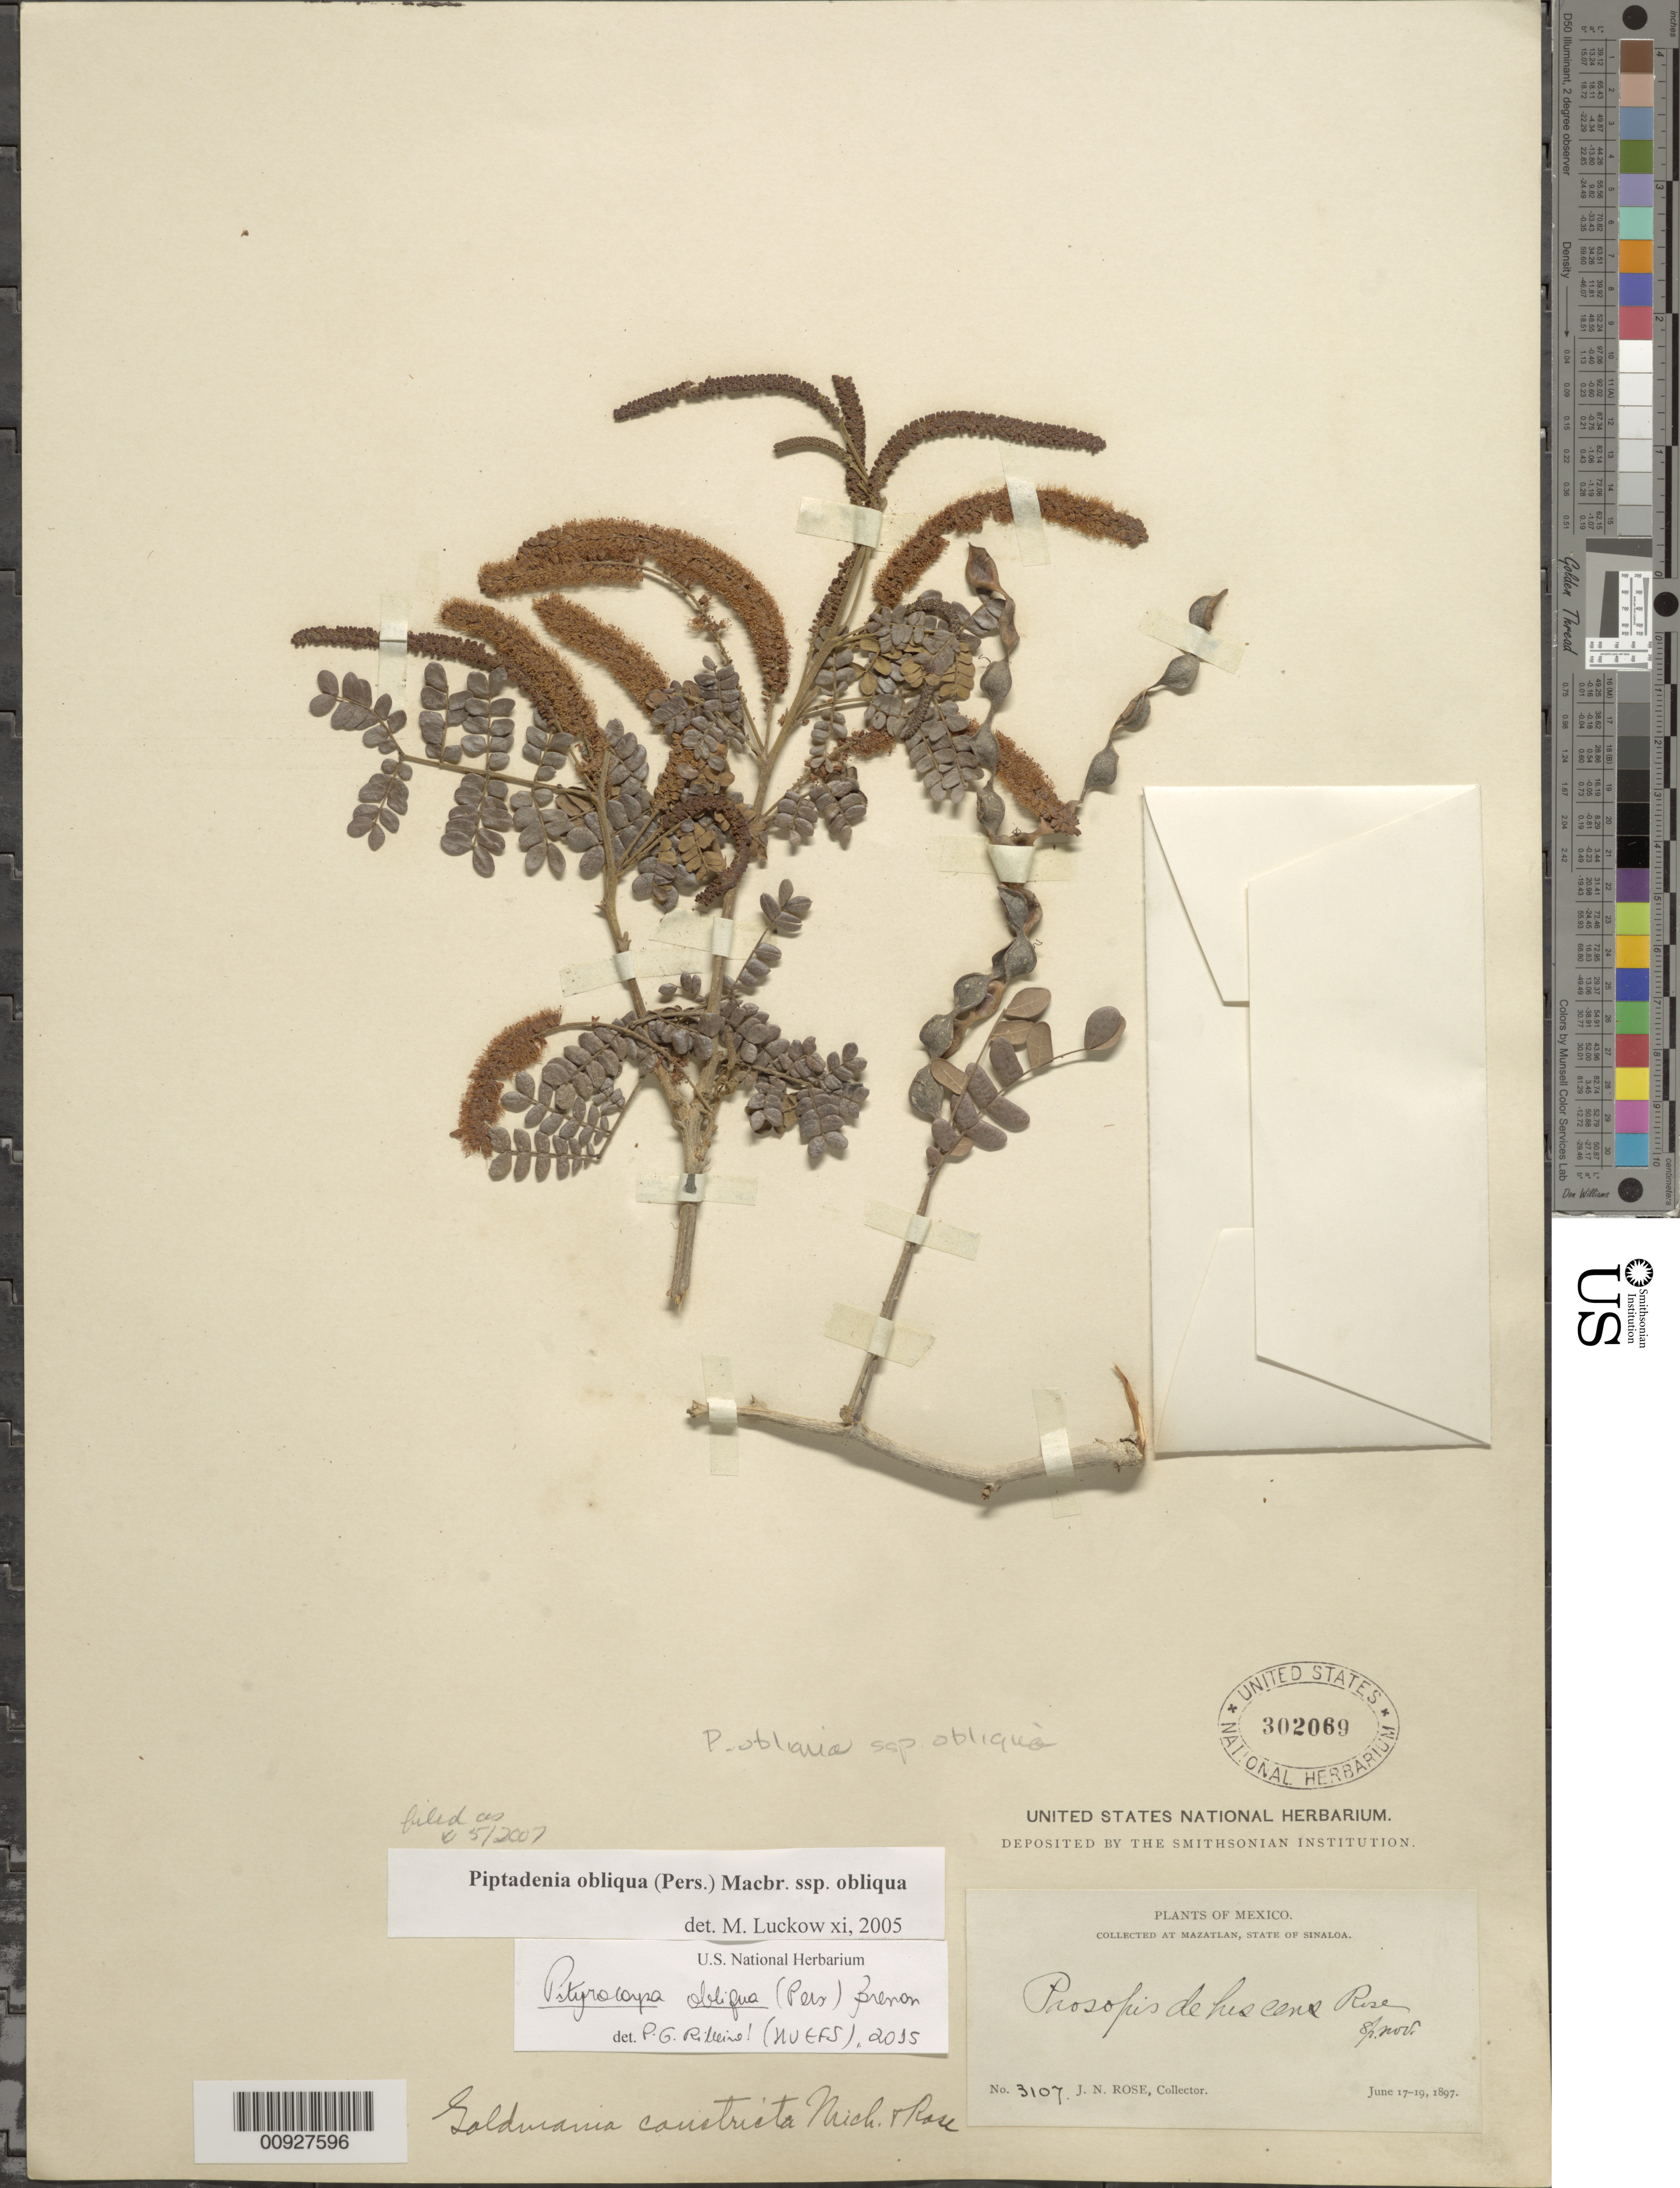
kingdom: Plantae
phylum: Tracheophyta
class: Magnoliopsida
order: Fabales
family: Fabaceae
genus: Pityrocarpa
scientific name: Pityrocarpa obliqua subsp. obliqua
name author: (Pers.) Brenan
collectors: J. N. Rose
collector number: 3107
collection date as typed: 17 Jun 1897 to 19 Jun 1897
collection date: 1897-06-17/1897-06-19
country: Mexico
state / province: Sinaloa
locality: Mazatlán, State of Sinaloa.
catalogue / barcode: US 302069